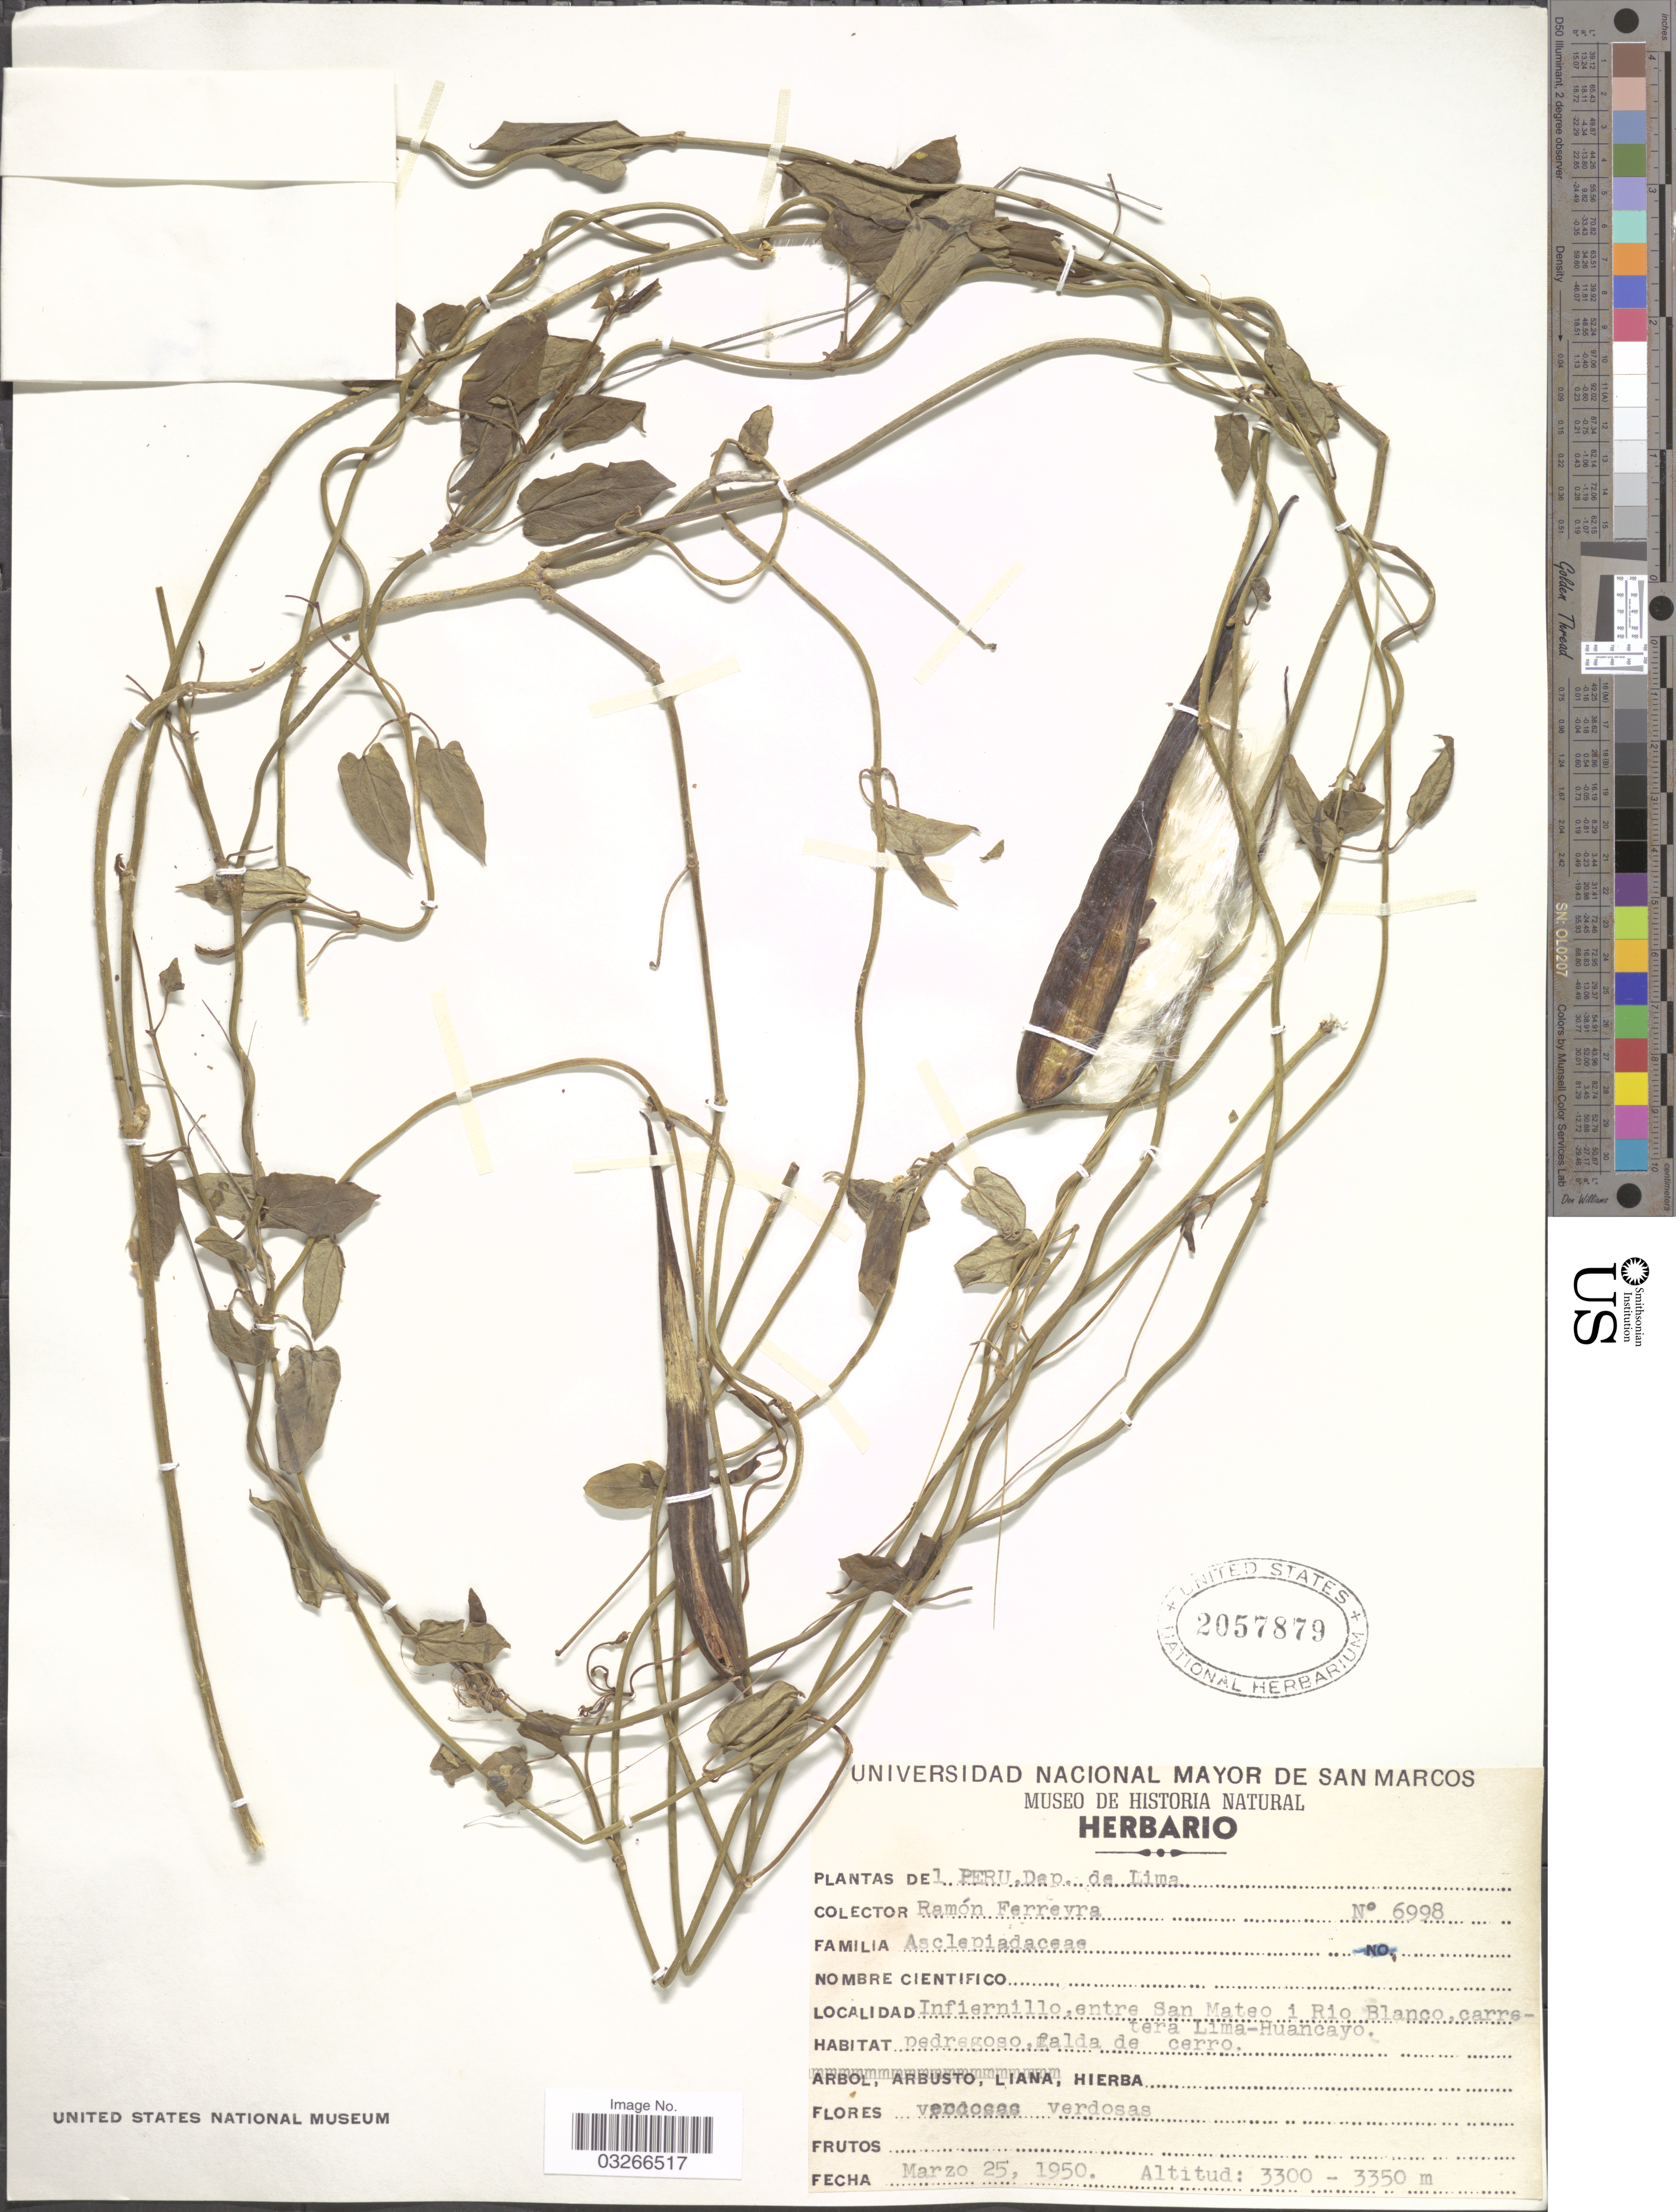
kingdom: Plantae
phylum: Tracheophyta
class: Magnoliopsida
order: Gentianales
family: Apocynaceae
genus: Oxypetalum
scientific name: Oxypetalum sp.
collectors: R. A. Ferreyra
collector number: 6998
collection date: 1950-03-25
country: Peru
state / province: Lima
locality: Dep. de Lima. Infiernillo, entre San Mateo i Rio Blanco, carretera Lima-Huancayo.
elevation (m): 3300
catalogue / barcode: US 2057879